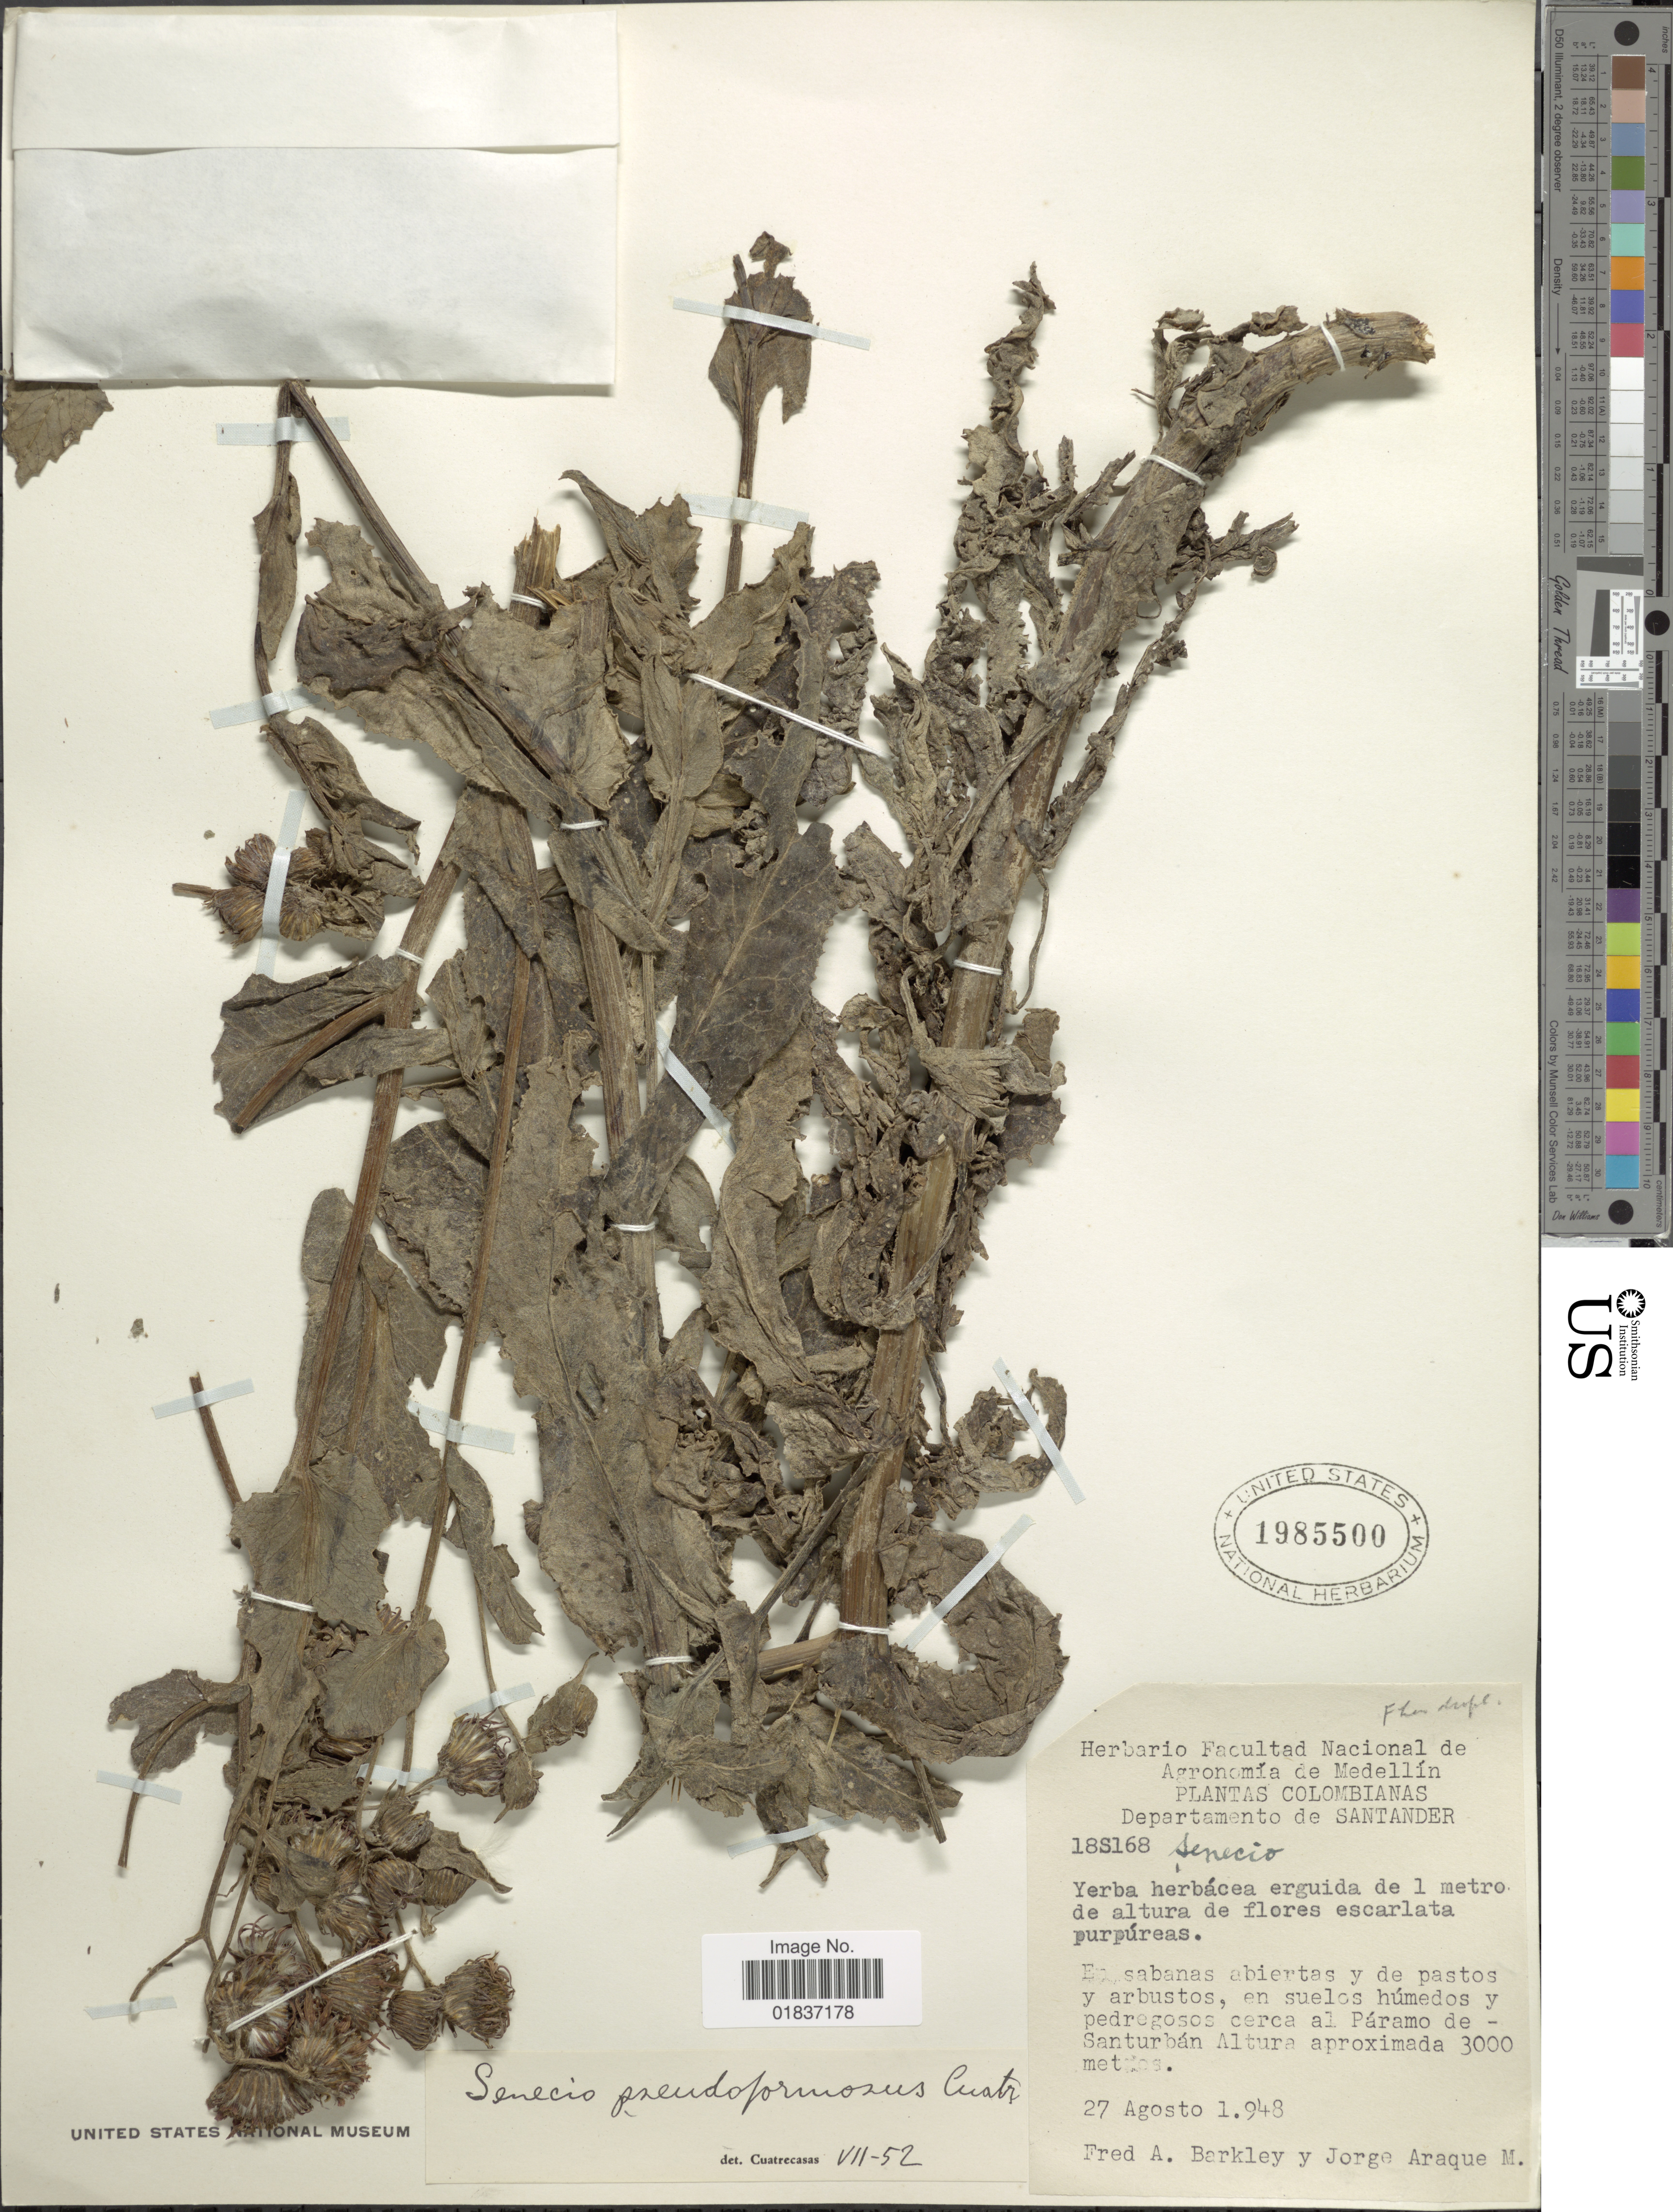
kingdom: Plantae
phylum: Tracheophyta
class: Magnoliopsida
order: Asterales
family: Asteraceae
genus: Senecio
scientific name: Senecio pseudoformosus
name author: Cuatrec.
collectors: F. A. Barkley & J. Araque Molina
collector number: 18S168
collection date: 1948-08-27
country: Colombia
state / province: Santander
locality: Departamento de Santander. Paramo de Santurban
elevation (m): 3000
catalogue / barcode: US 1985500